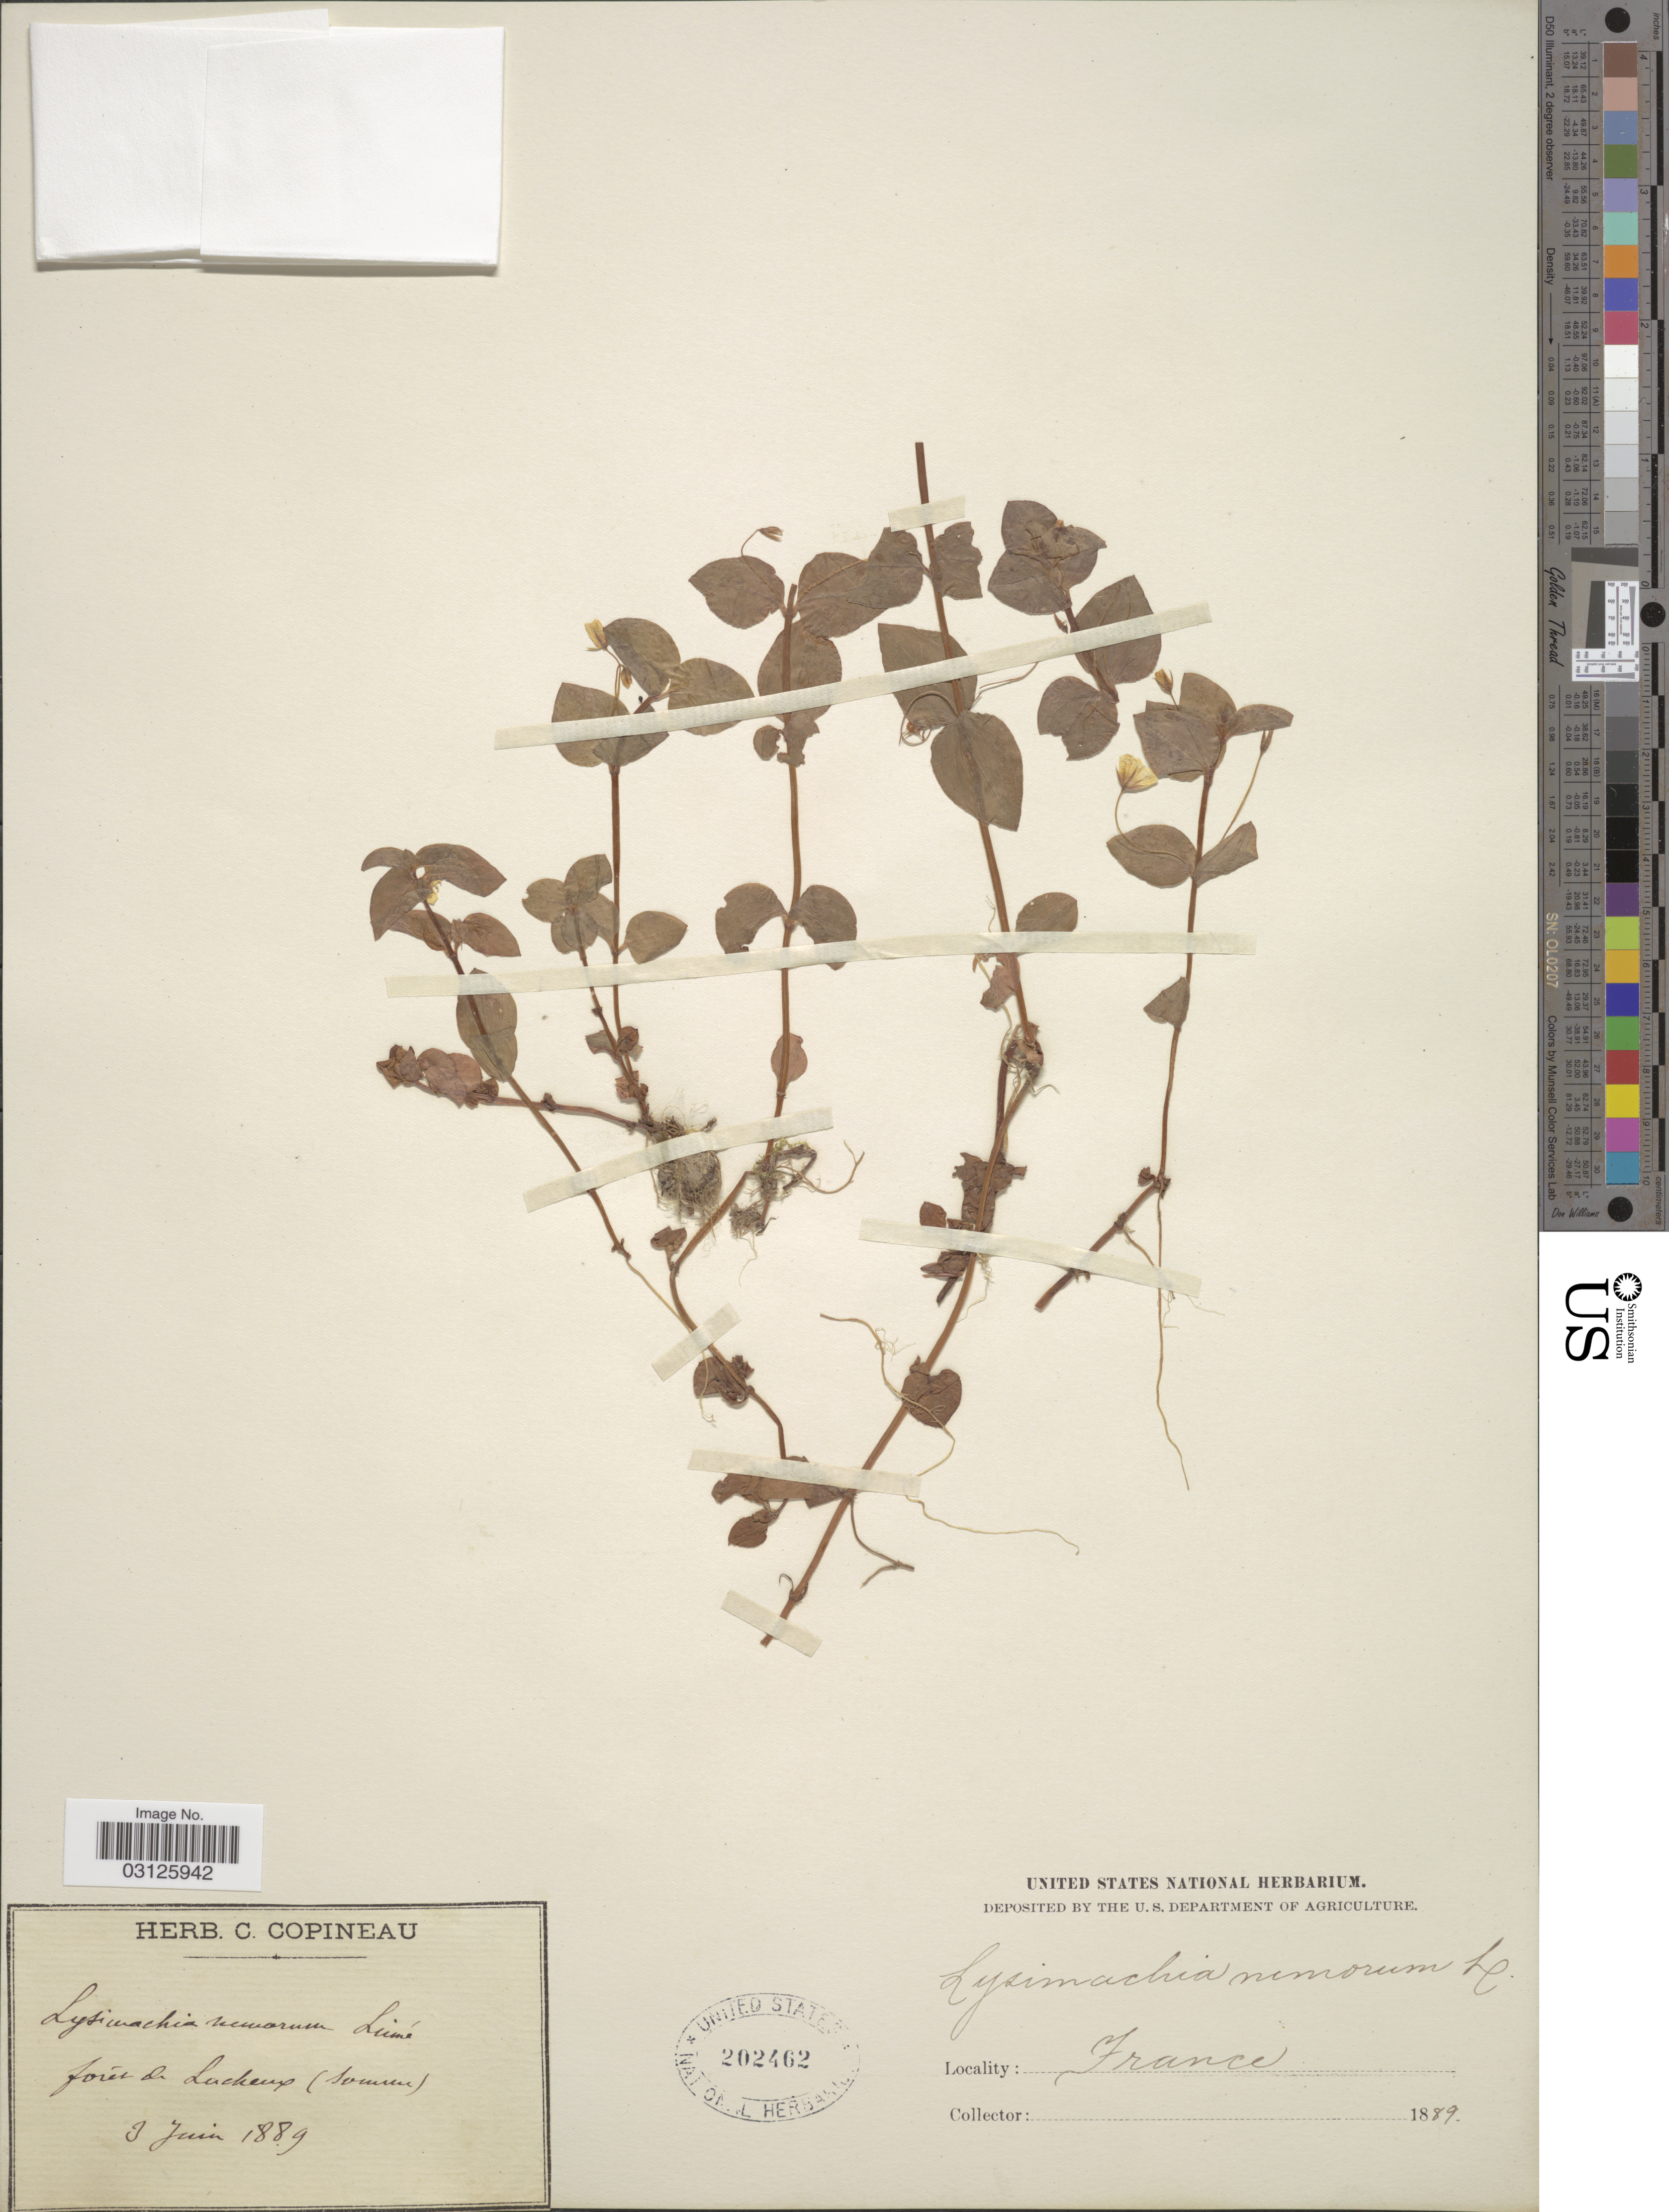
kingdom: Plantae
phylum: Tracheophyta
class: Magnoliopsida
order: Ericales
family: Primulaceae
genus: Lysimachia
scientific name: Lysimachia nemorum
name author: L.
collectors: ex herb. C. Copineau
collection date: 1889-06-03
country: France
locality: Forêt de Lucheux (Somme).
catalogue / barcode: US 202462